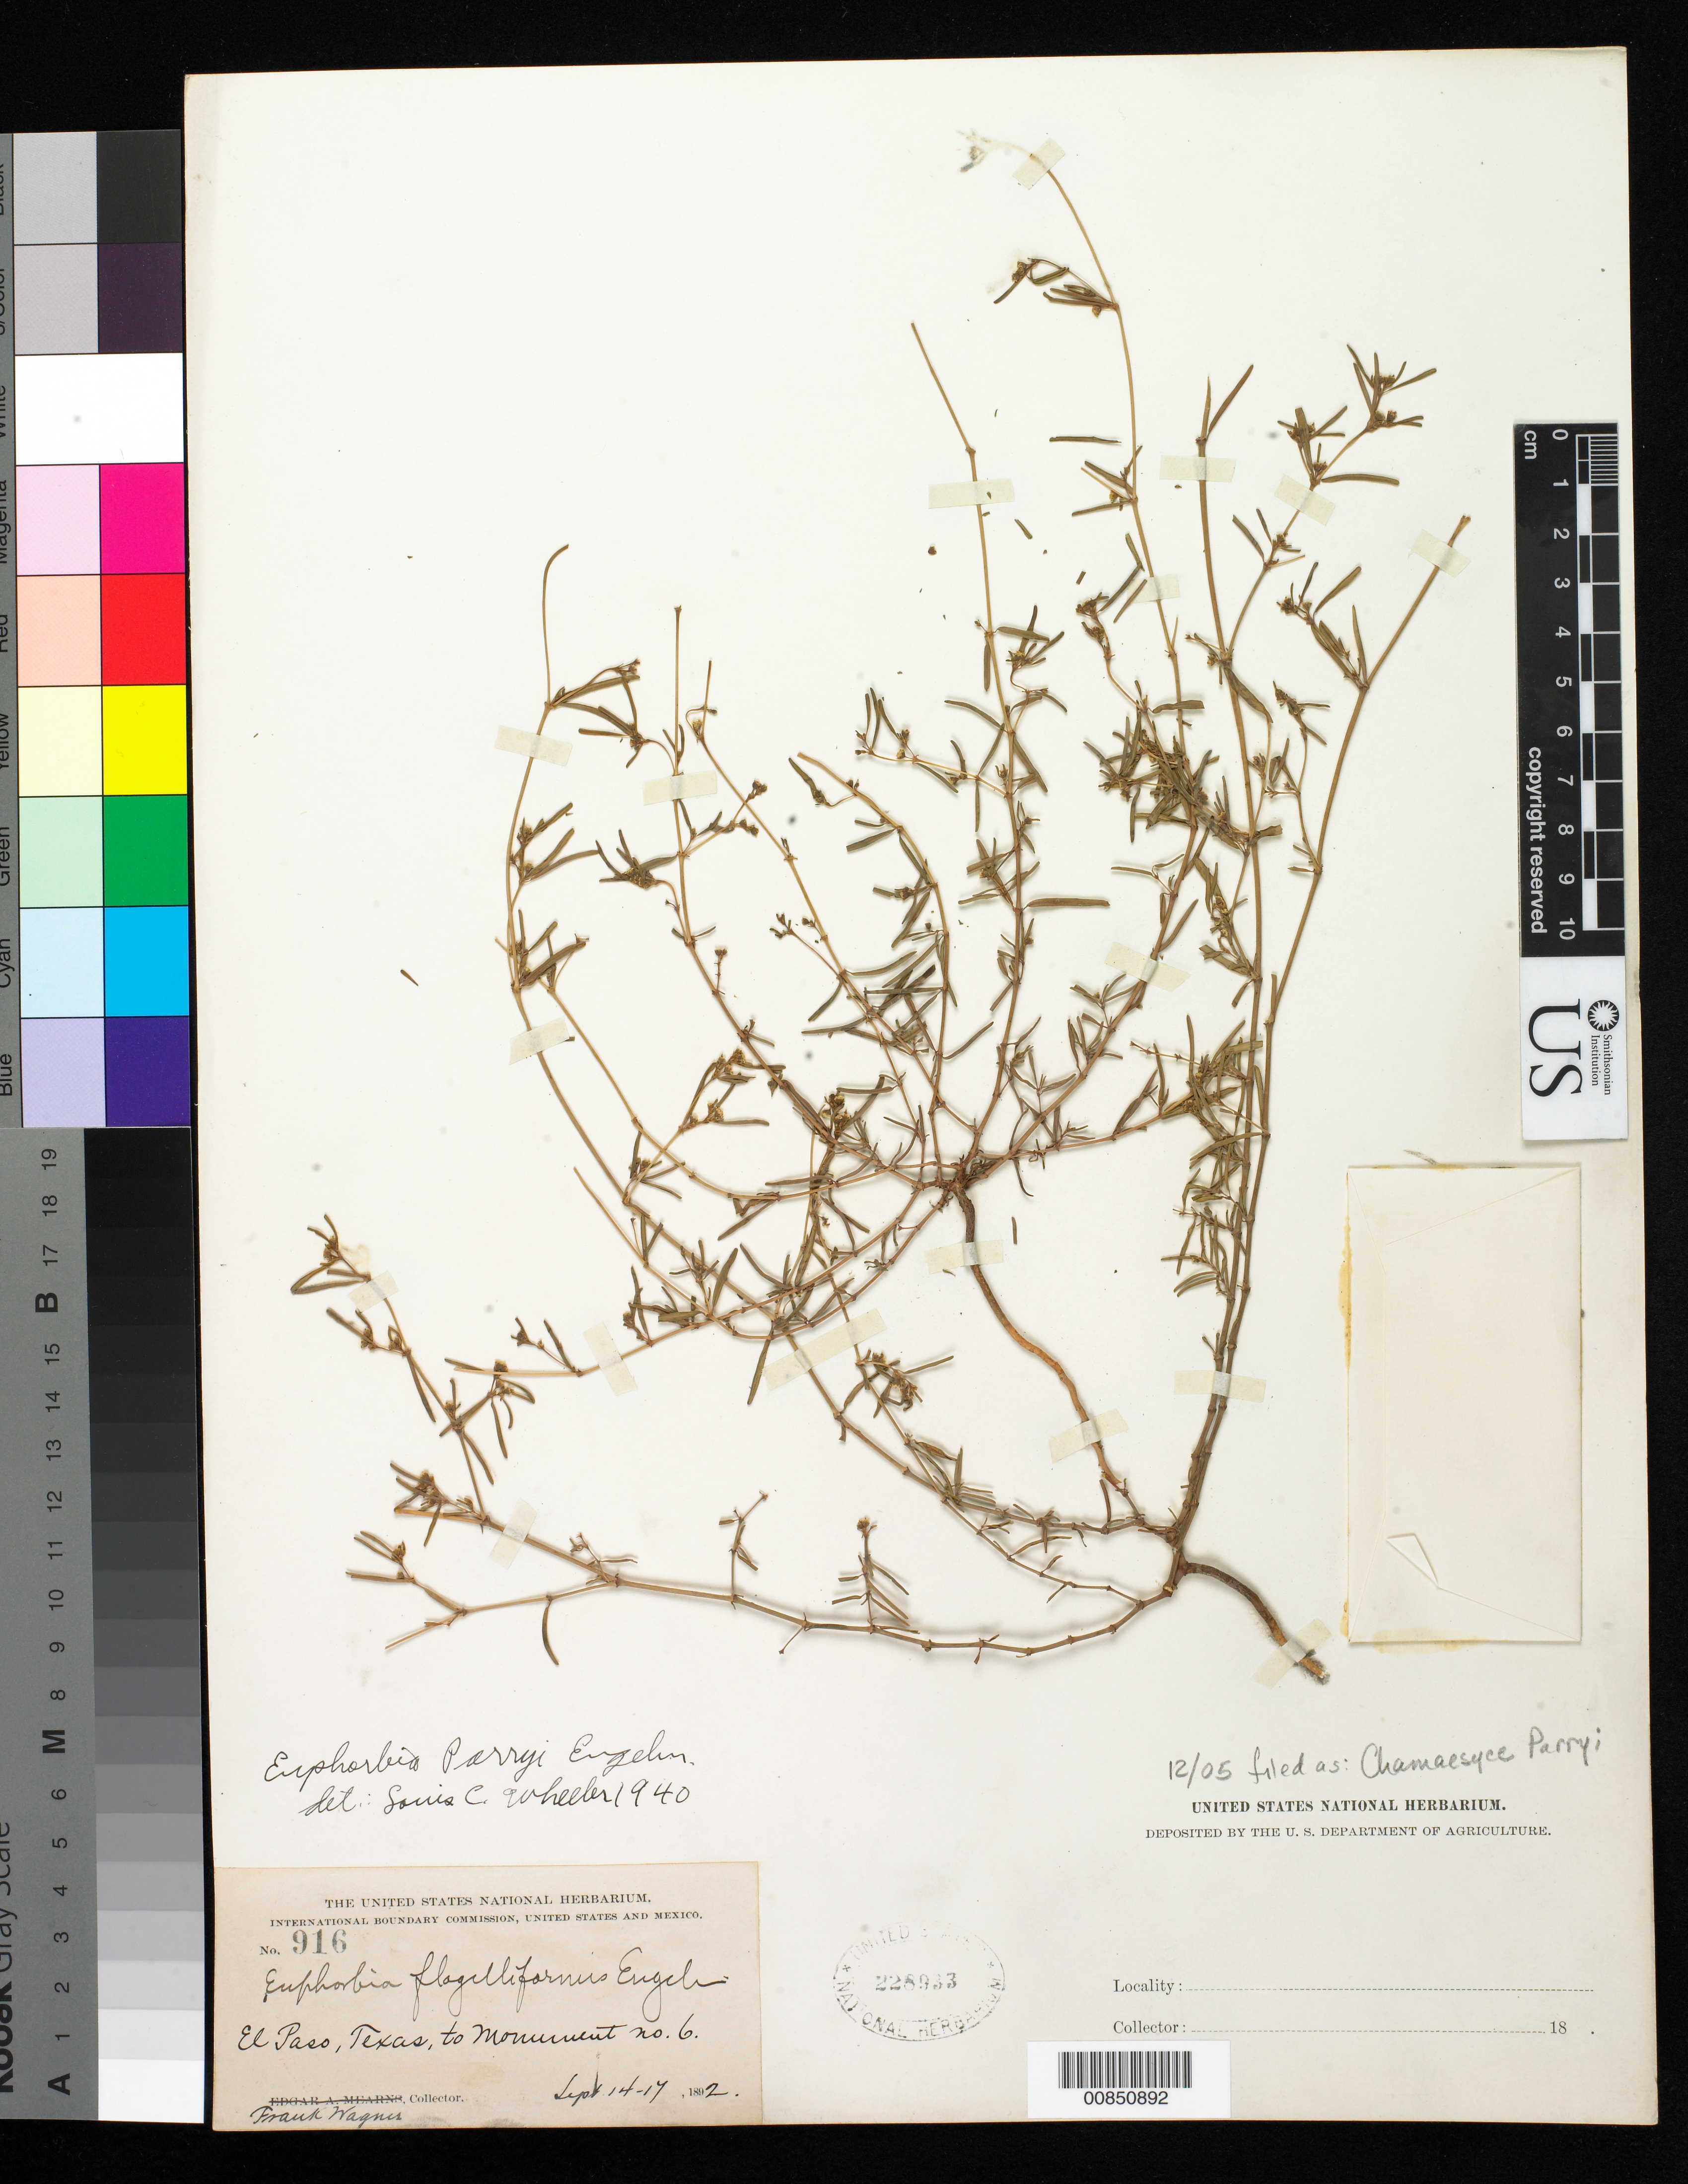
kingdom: Plantae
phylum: Tracheophyta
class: Magnoliopsida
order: Malpighiales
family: Euphorbiaceae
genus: Euphorbia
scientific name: Euphorbia parryi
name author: Engelm.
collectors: F. Wagner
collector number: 916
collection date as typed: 14 Sep 1892 to 17 Sep 1892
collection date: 1892-09-14/1892-09-17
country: United States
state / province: Texas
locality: El Paso, Texas, to monument no. 6.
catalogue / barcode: US 228933